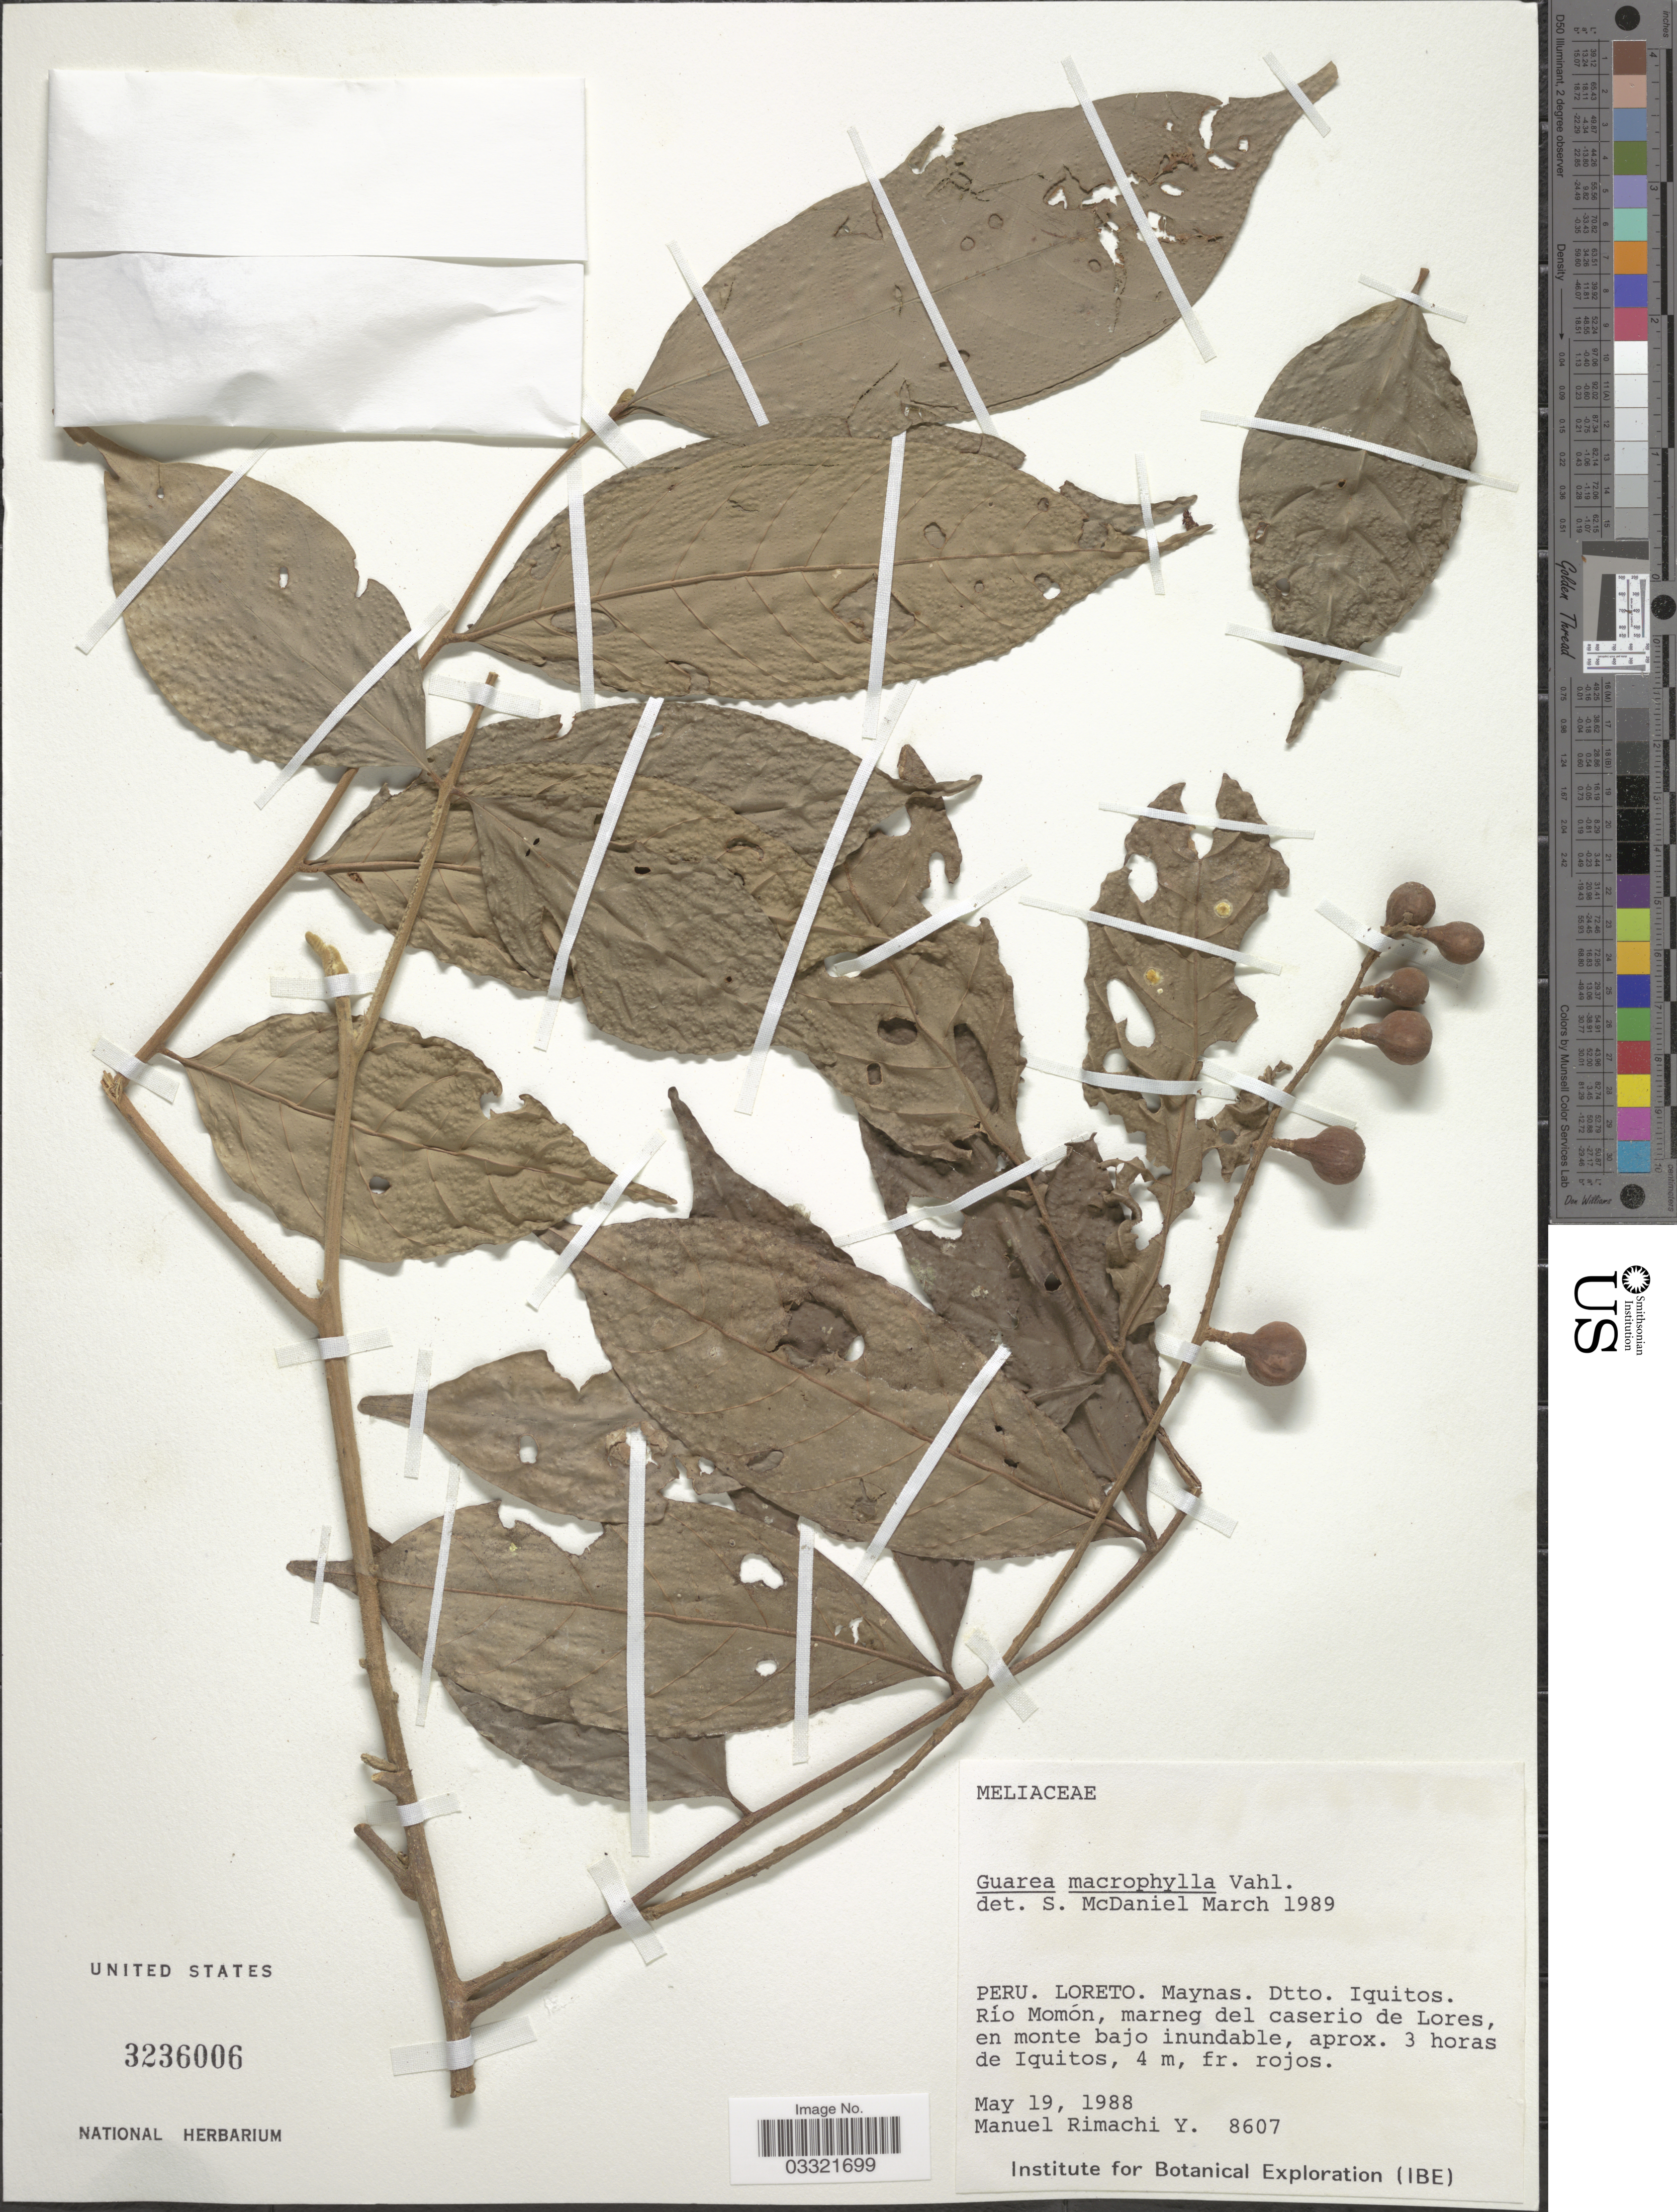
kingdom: Plantae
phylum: Tracheophyta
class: Magnoliopsida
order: Sapindales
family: Meliaceae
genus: Guarea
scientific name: Guarea macrophylla subsp. pachycarpa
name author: (C. DC.) T.D. Penn.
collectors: M. Rimachi Y.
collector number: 8607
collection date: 1988-05-19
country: Peru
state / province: Loreto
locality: Maynas. Dtto. Iquitos. Río Momón, marneg del caserio de Lores, en monte bajo inundable, approx. 3 horas de Iquitos.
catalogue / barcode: US 3236006